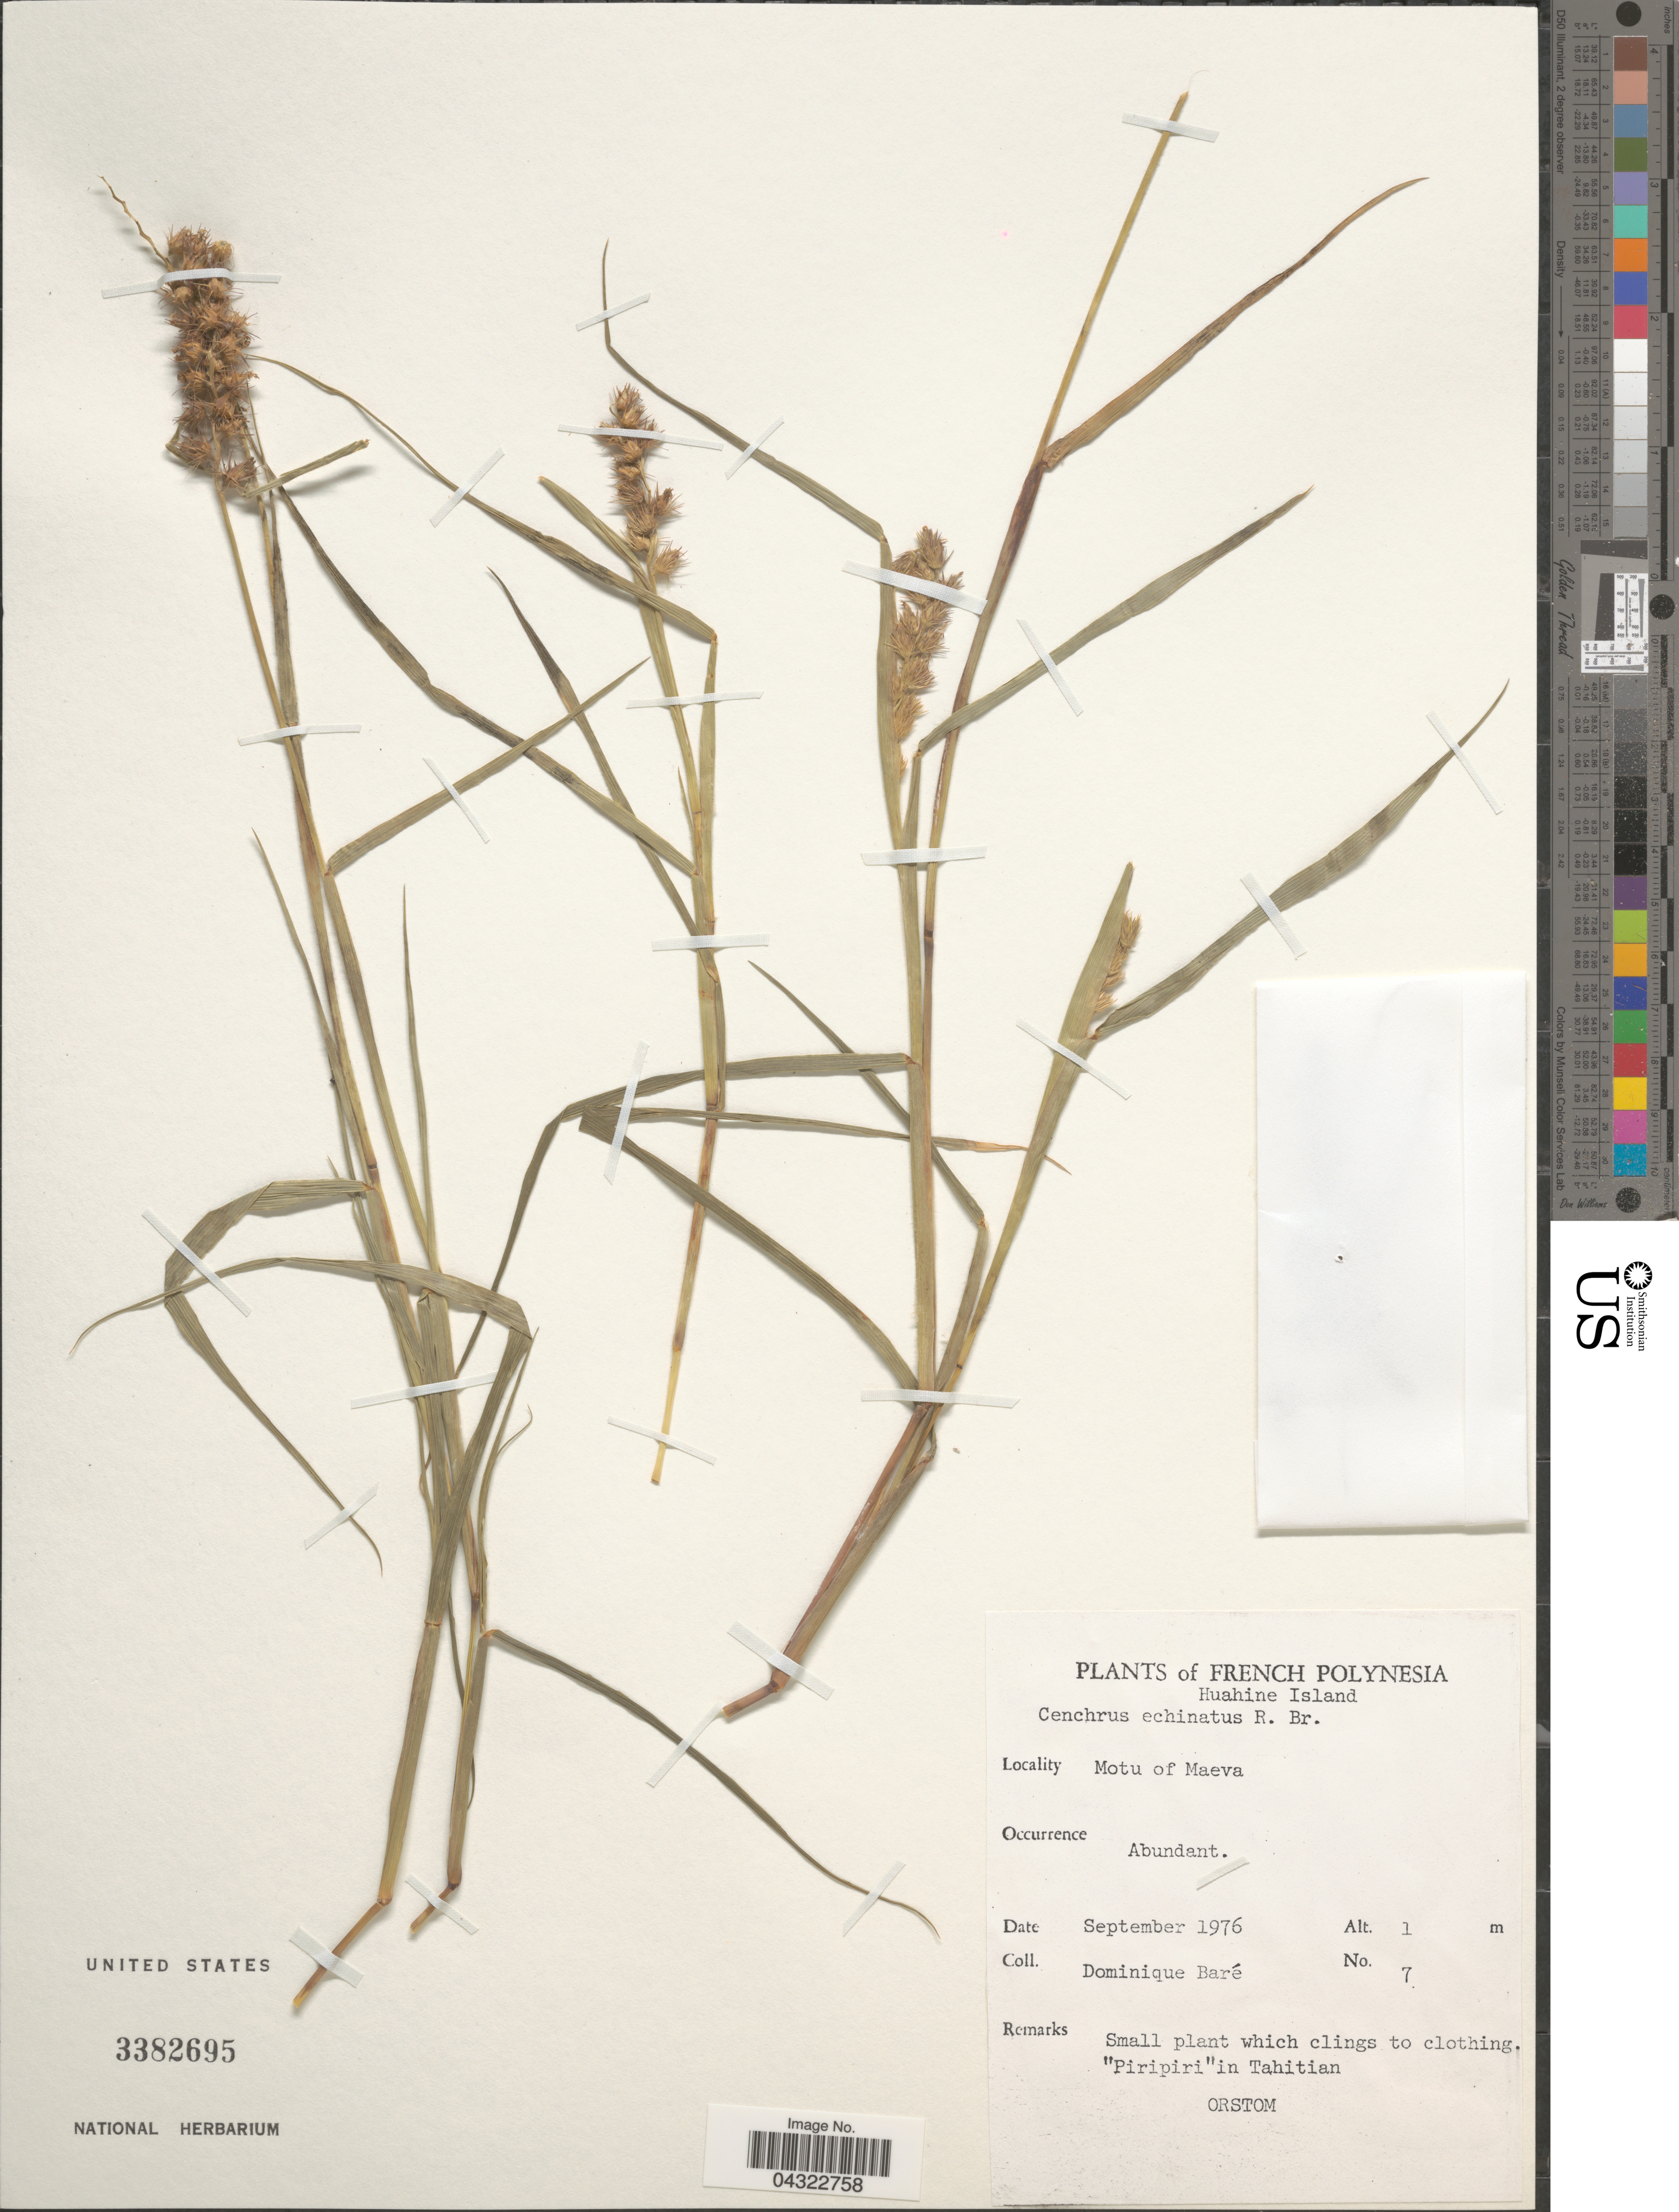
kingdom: Plantae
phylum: Tracheophyta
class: Liliopsida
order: Poales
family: Poaceae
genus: Cenchrus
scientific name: Cenchrus echinatus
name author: L.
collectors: D. Baré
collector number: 7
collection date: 1976-09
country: French Polynesia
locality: Huahine Island. Motu of Maeva.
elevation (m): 1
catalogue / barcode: US 382695